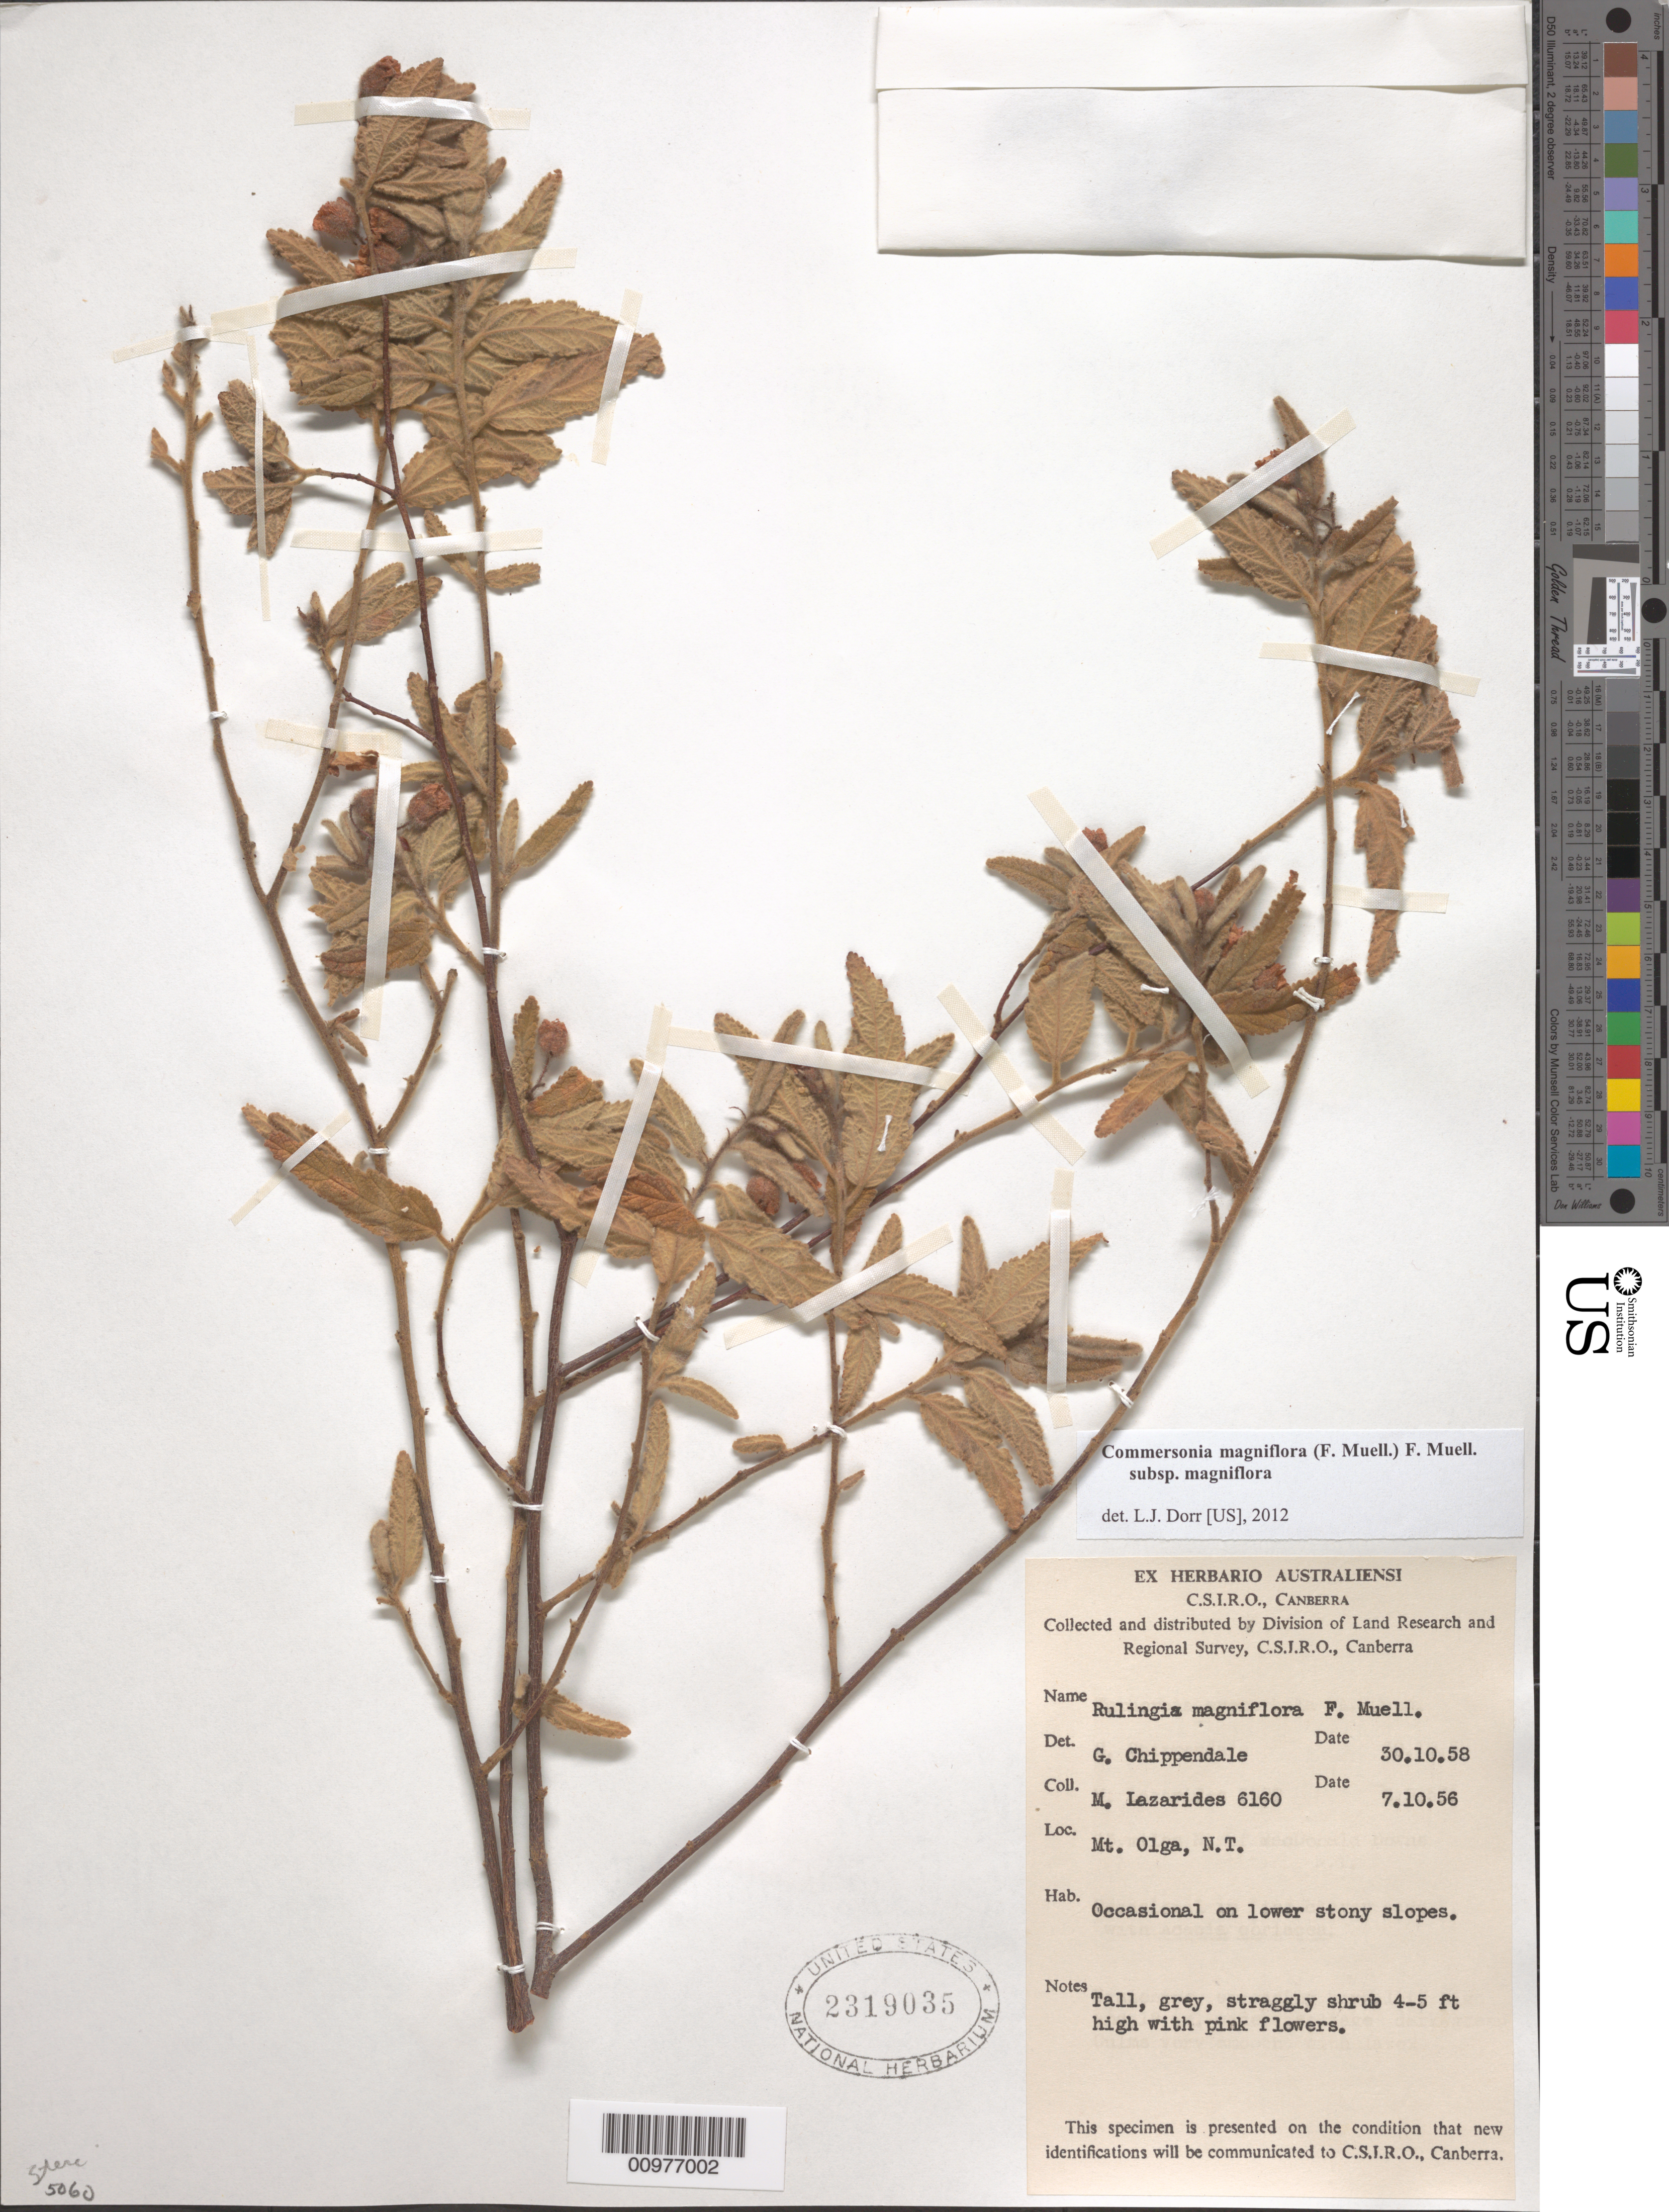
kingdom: Plantae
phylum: Tracheophyta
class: Magnoliopsida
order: Malvales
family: Malvaceae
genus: Commersonia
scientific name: Commersonia magniflora subsp. magniflora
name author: (F. Muell.) F. Muell.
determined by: Dorr, L. J., (BOT), Smithsonian Institution - National Museum of Natural History (UNITED STATES)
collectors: M. Lazarides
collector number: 6160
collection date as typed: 7.10.56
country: Australia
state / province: Northern Territory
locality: Mt. Olga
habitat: stony slopes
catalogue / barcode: US 2319035